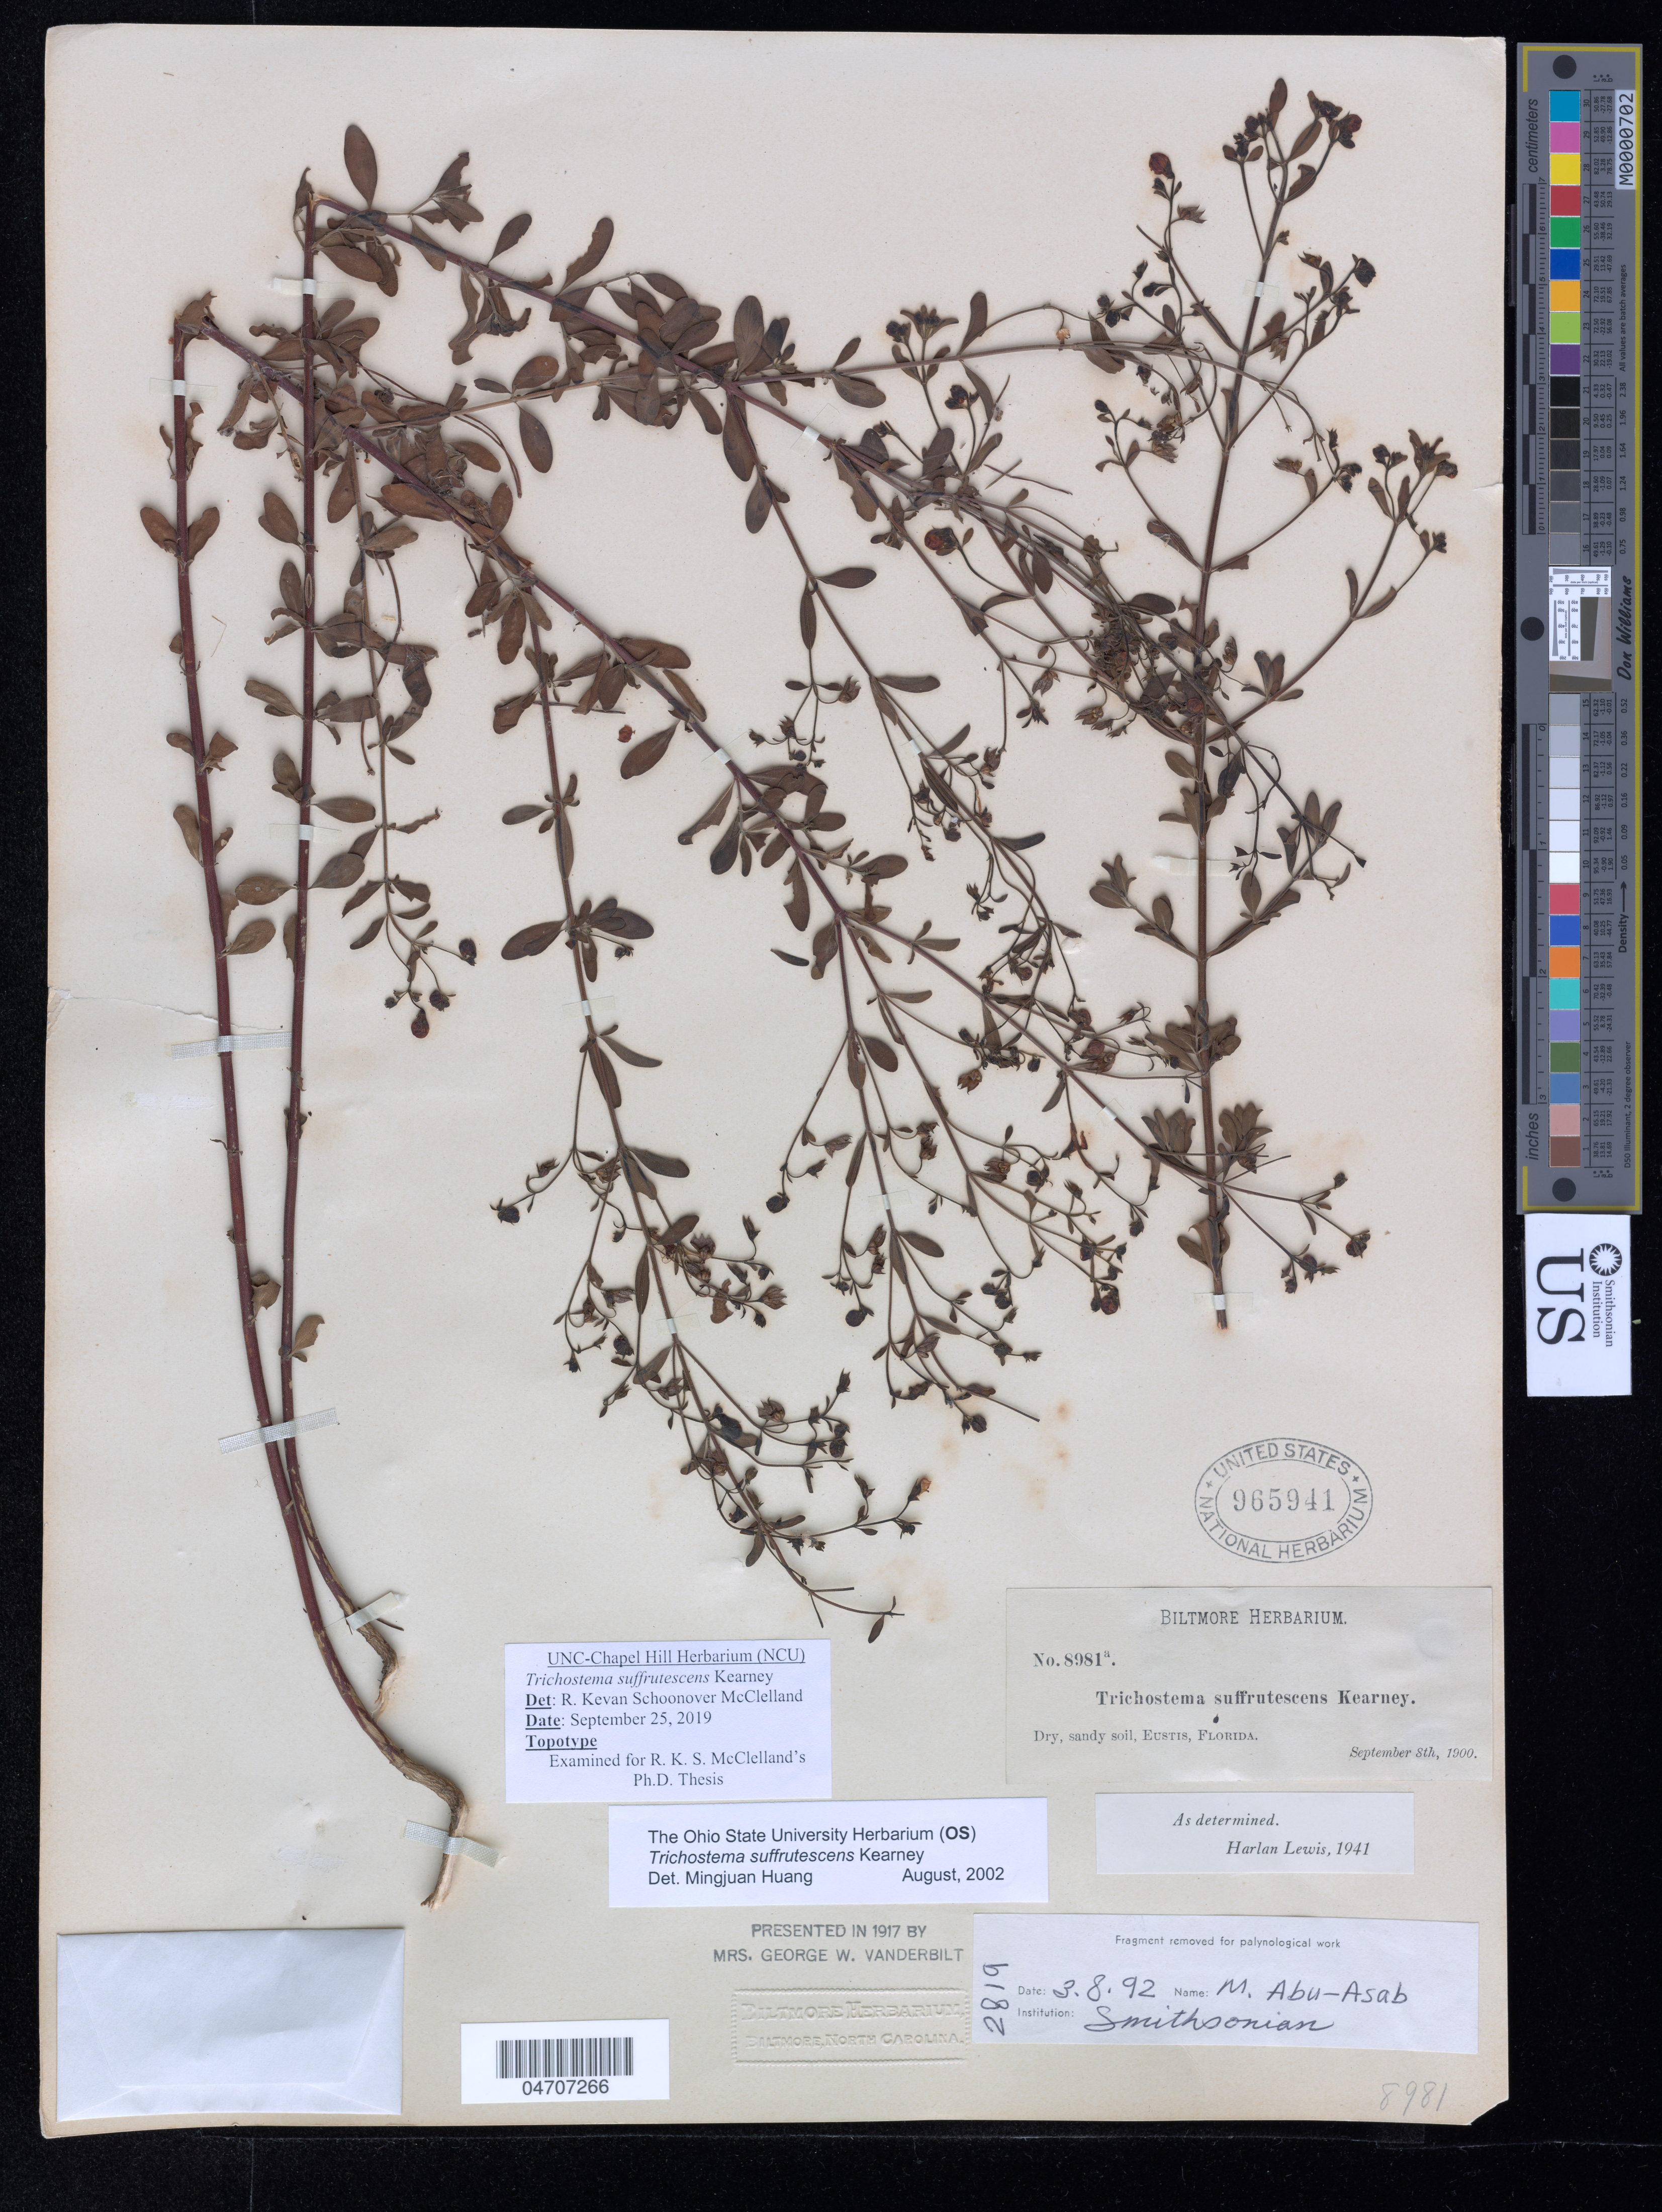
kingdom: Plantae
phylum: Tracheophyta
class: Magnoliopsida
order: Lamiales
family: Lamiaceae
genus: Trichostema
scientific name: Trichostema suffrutescens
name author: Kearney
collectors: ex herb. Biltmore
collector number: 8981a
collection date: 1900-09-08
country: United States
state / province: Florida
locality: Eustis.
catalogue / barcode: US 965941